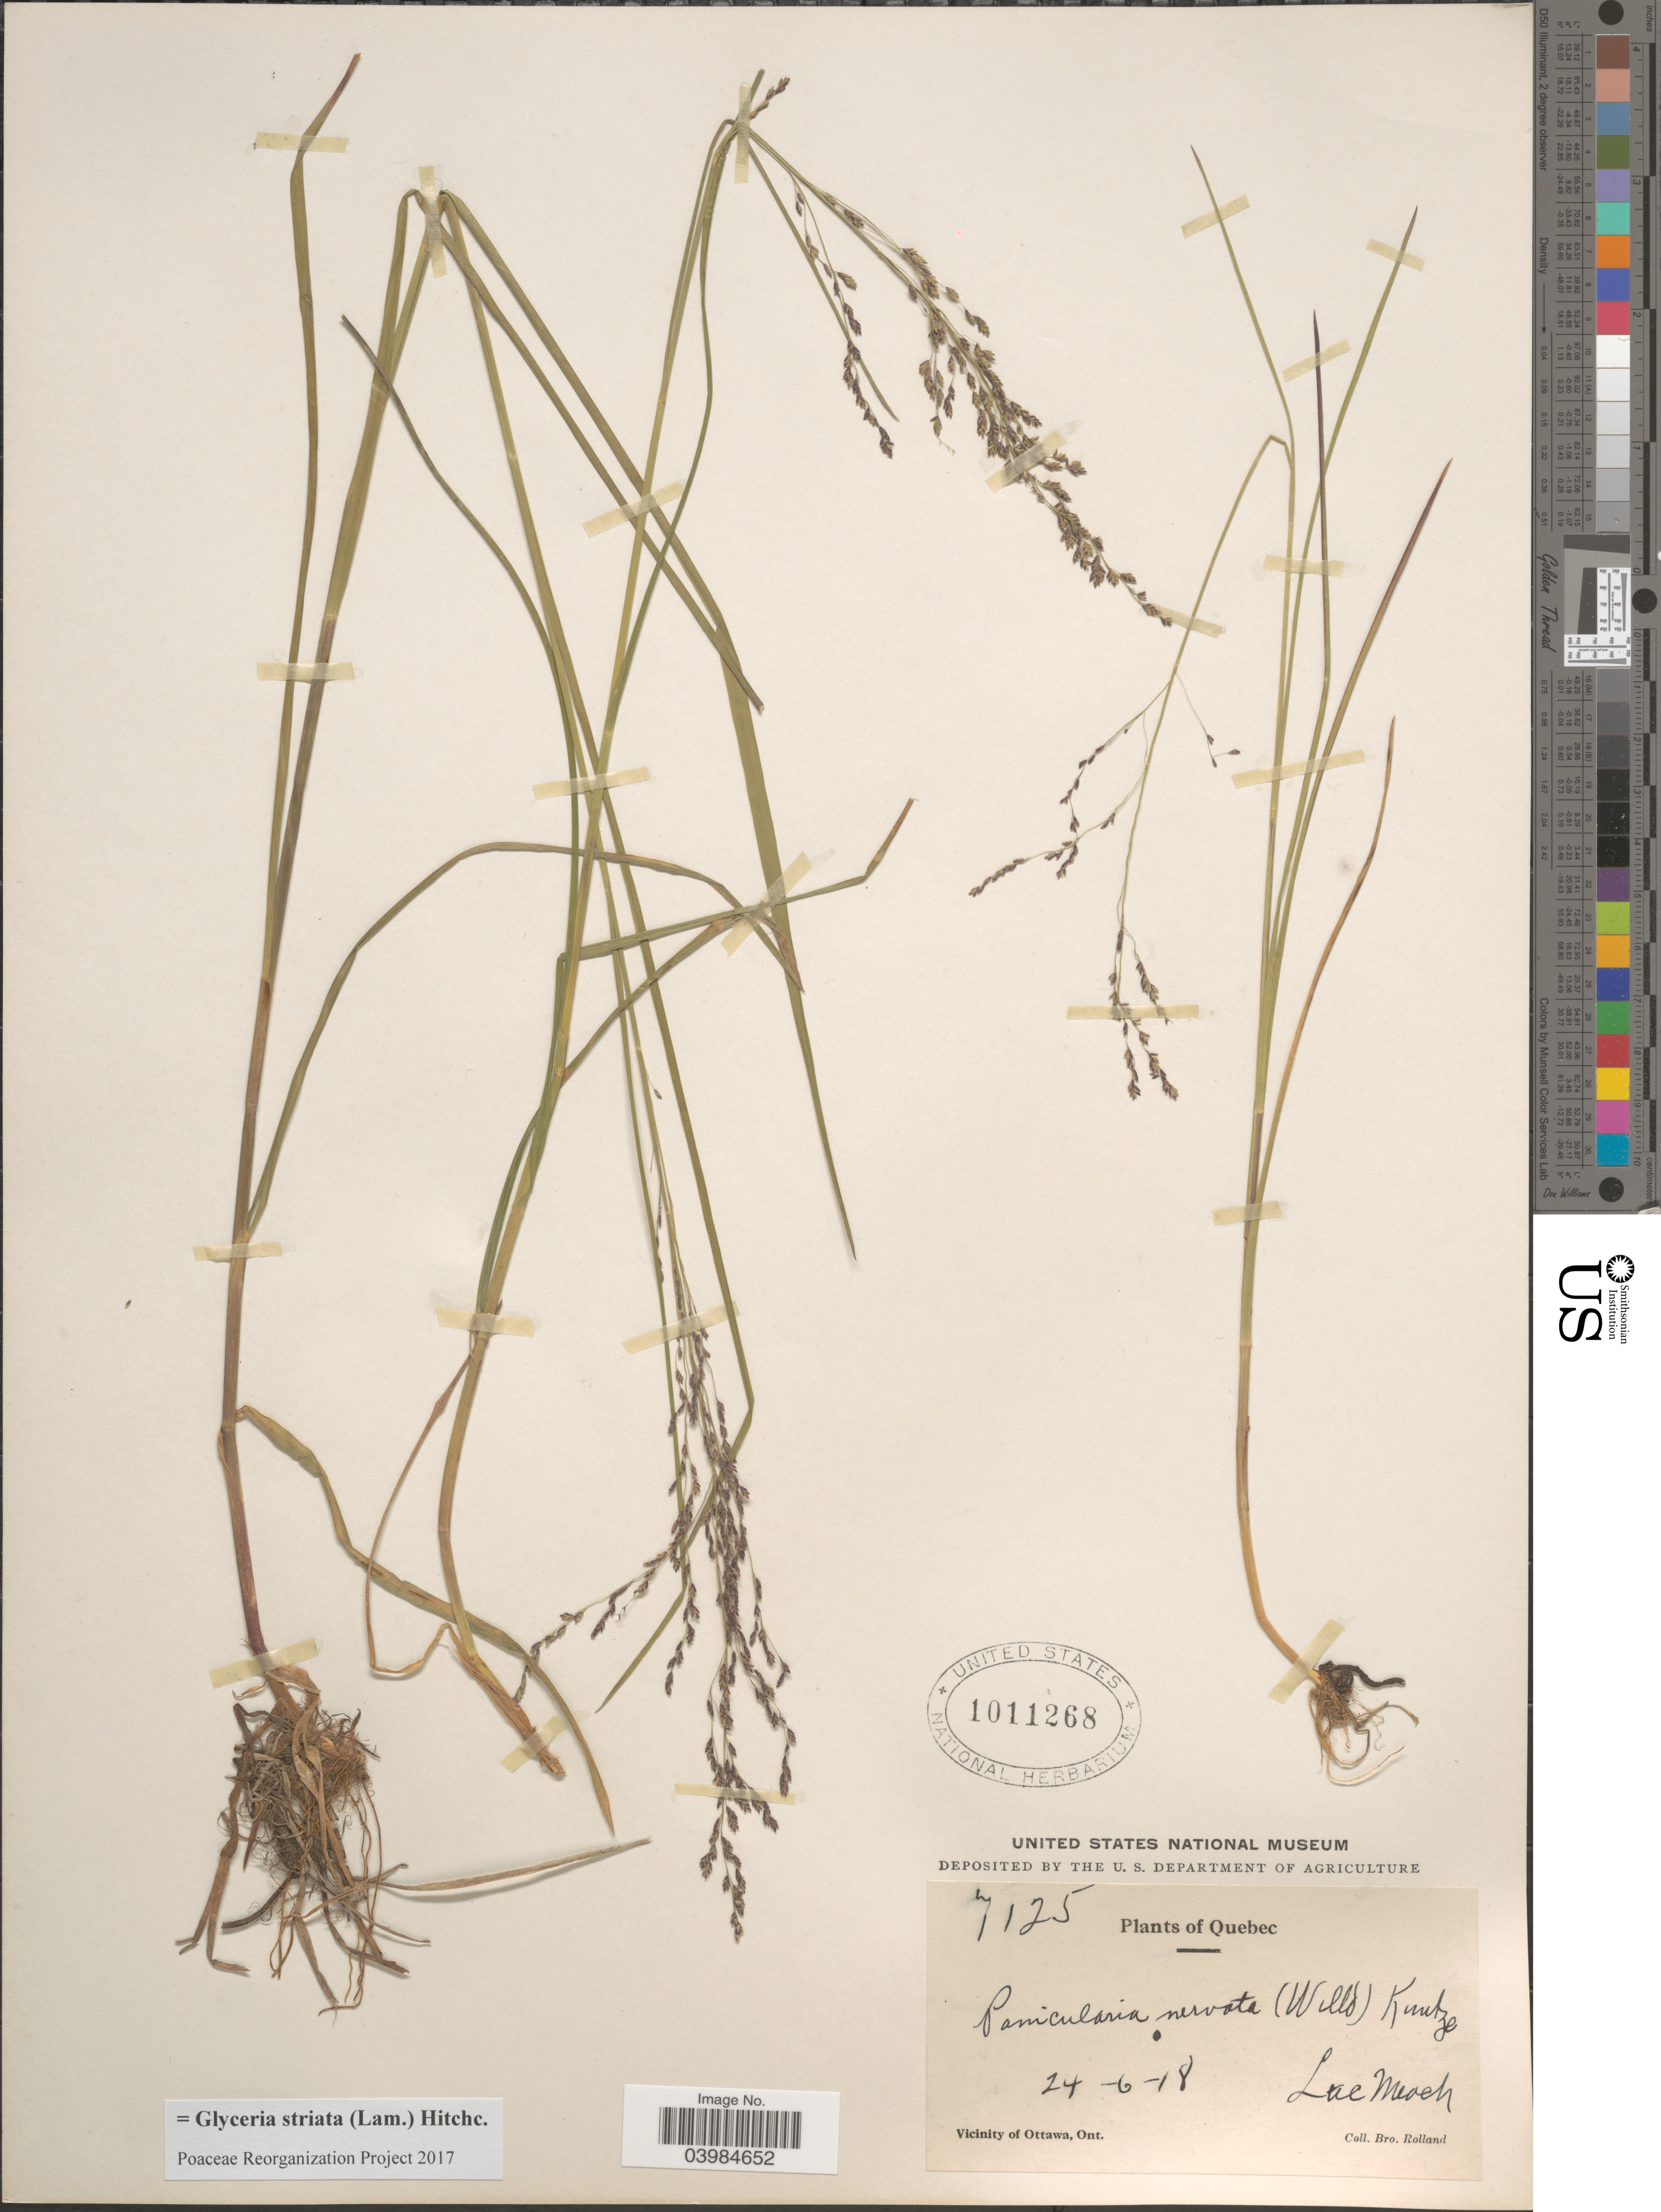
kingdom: Plantae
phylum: Tracheophyta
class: Liliopsida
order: Poales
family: Poaceae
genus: Glyceria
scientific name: Glyceria striata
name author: (Lam.) Hitchc.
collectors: B. Rolland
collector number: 7125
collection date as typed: Transcribed d/m/y: 24/6/18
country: Canada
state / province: Ontario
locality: Lac Meach. Vicinity of Ottawa, Ont.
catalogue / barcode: US 1011268